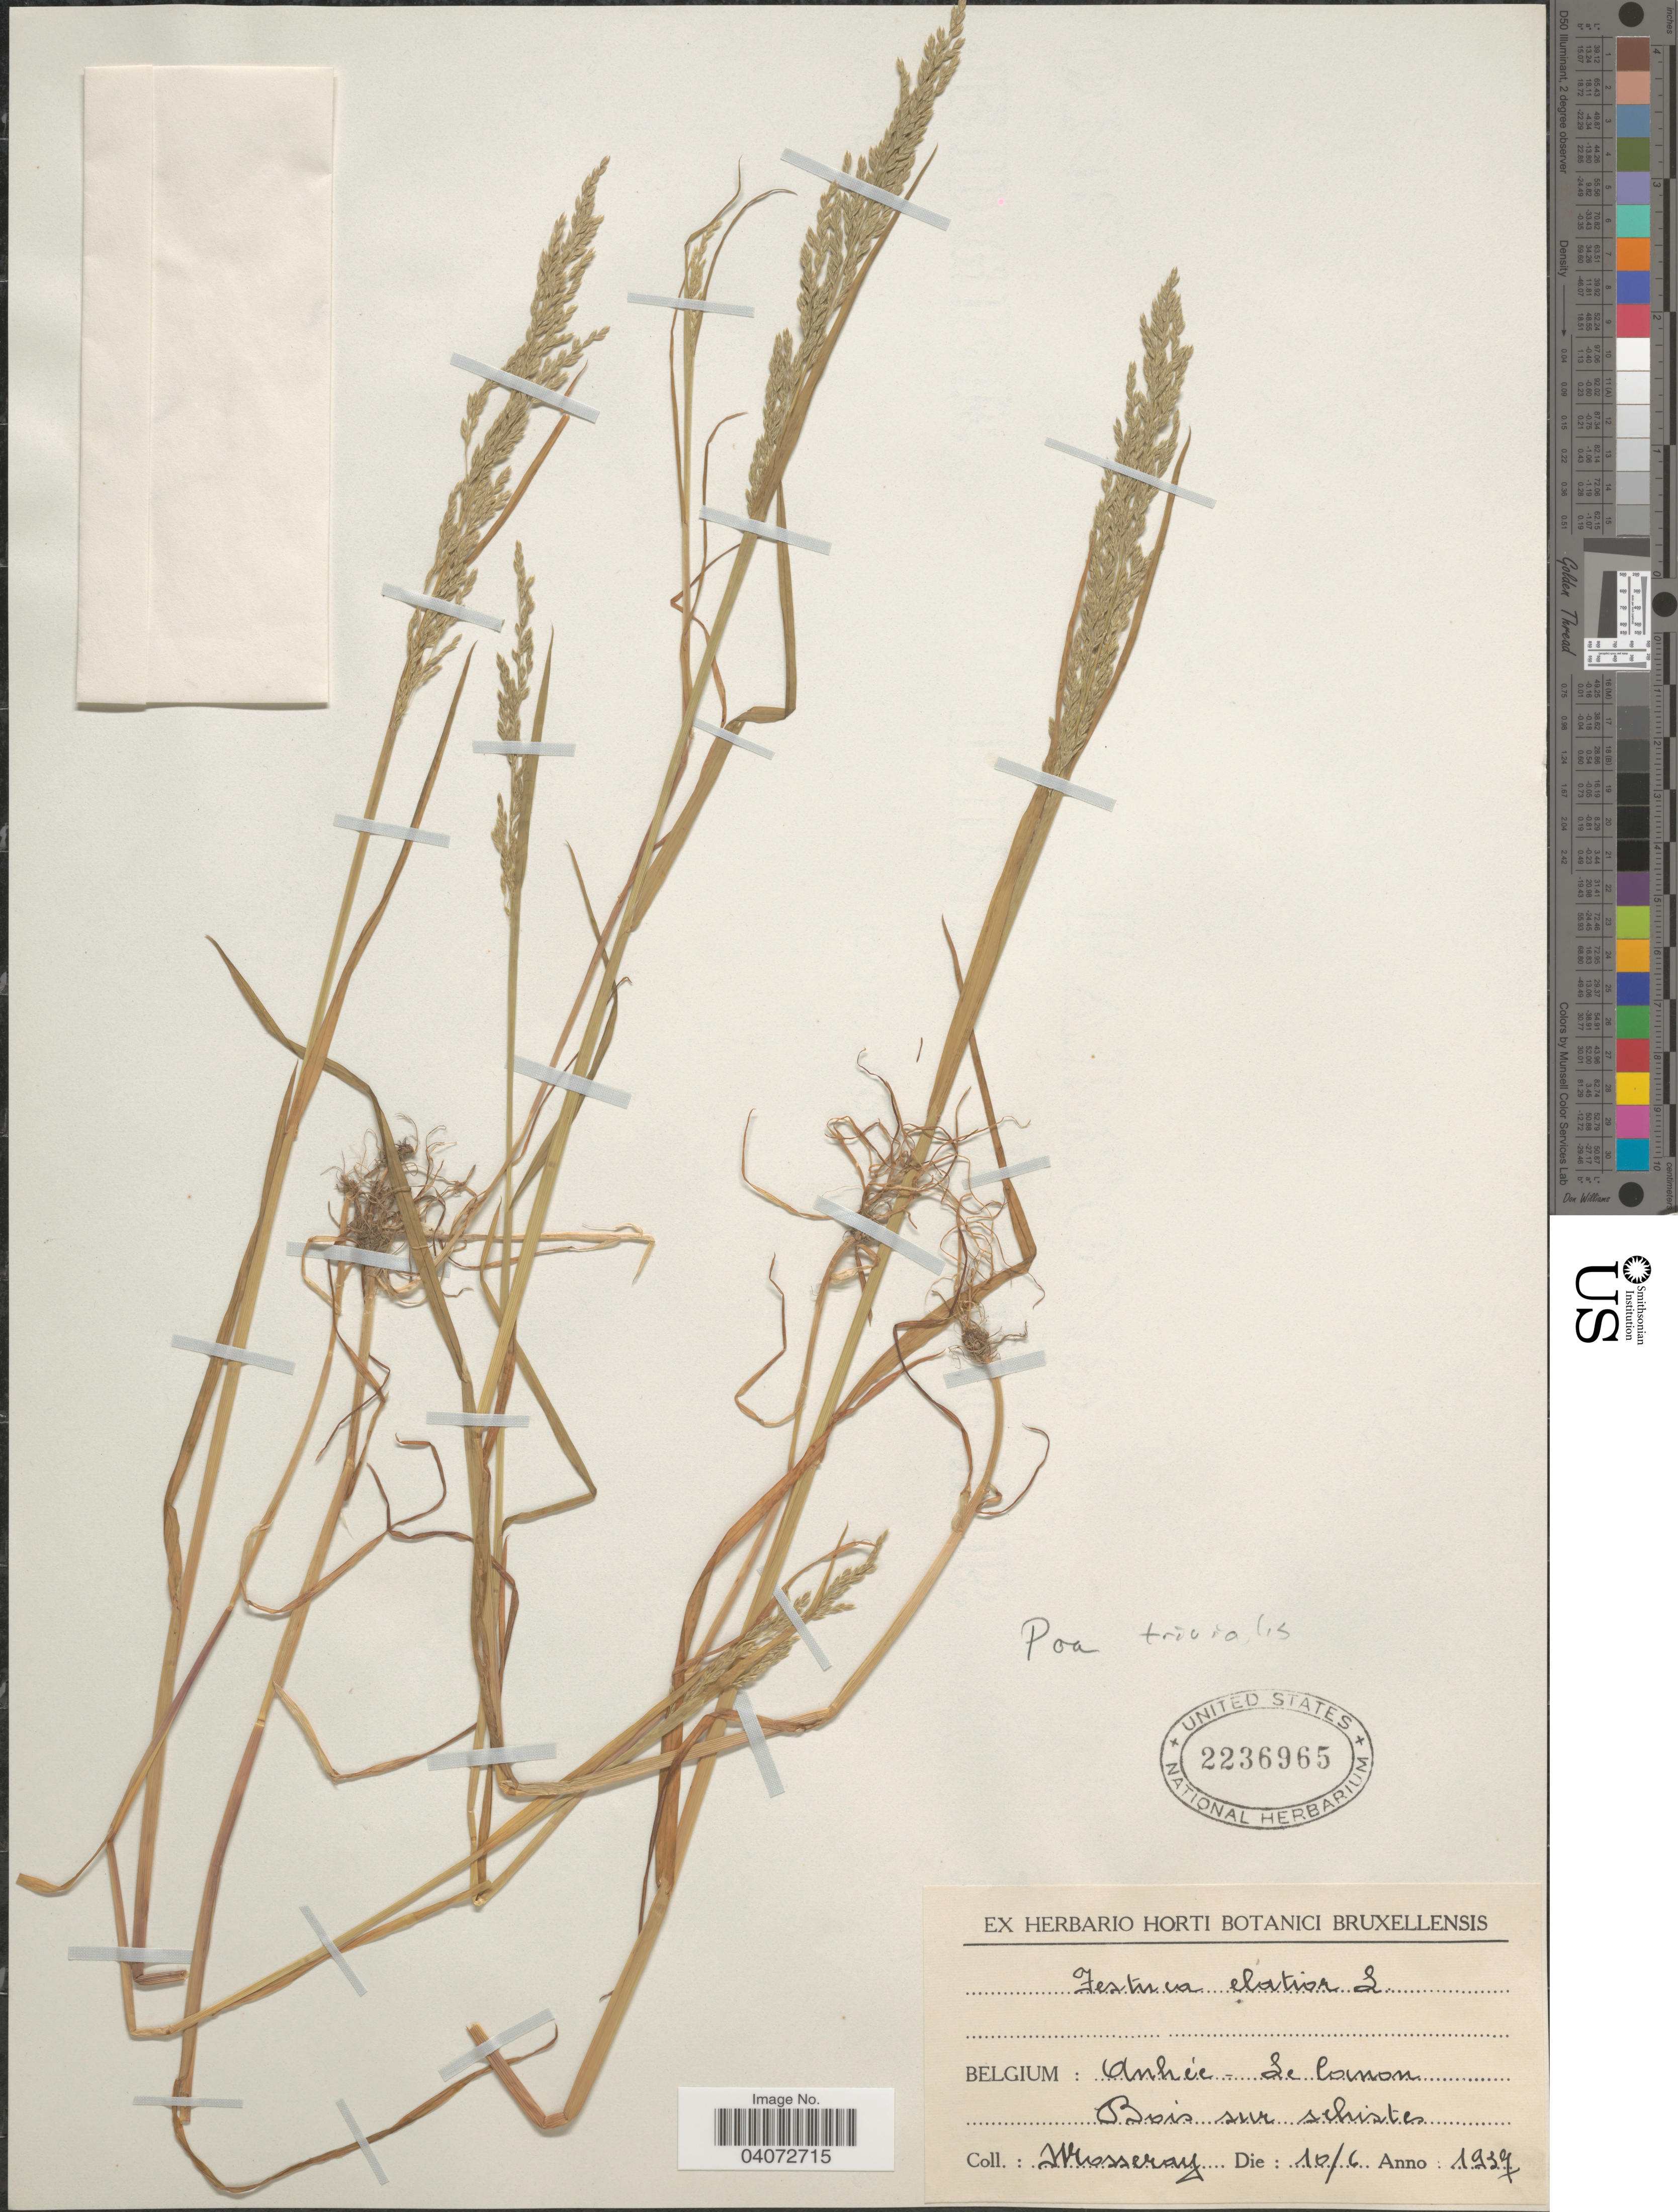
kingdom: Plantae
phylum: Tracheophyta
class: Liliopsida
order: Poales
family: Poaceae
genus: Poa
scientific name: Poa trivialis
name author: L.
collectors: Mosseray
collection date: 1937-06-10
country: Belgium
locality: Anhée - Le Canon. Bois sur schistes.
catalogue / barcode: US 2236965